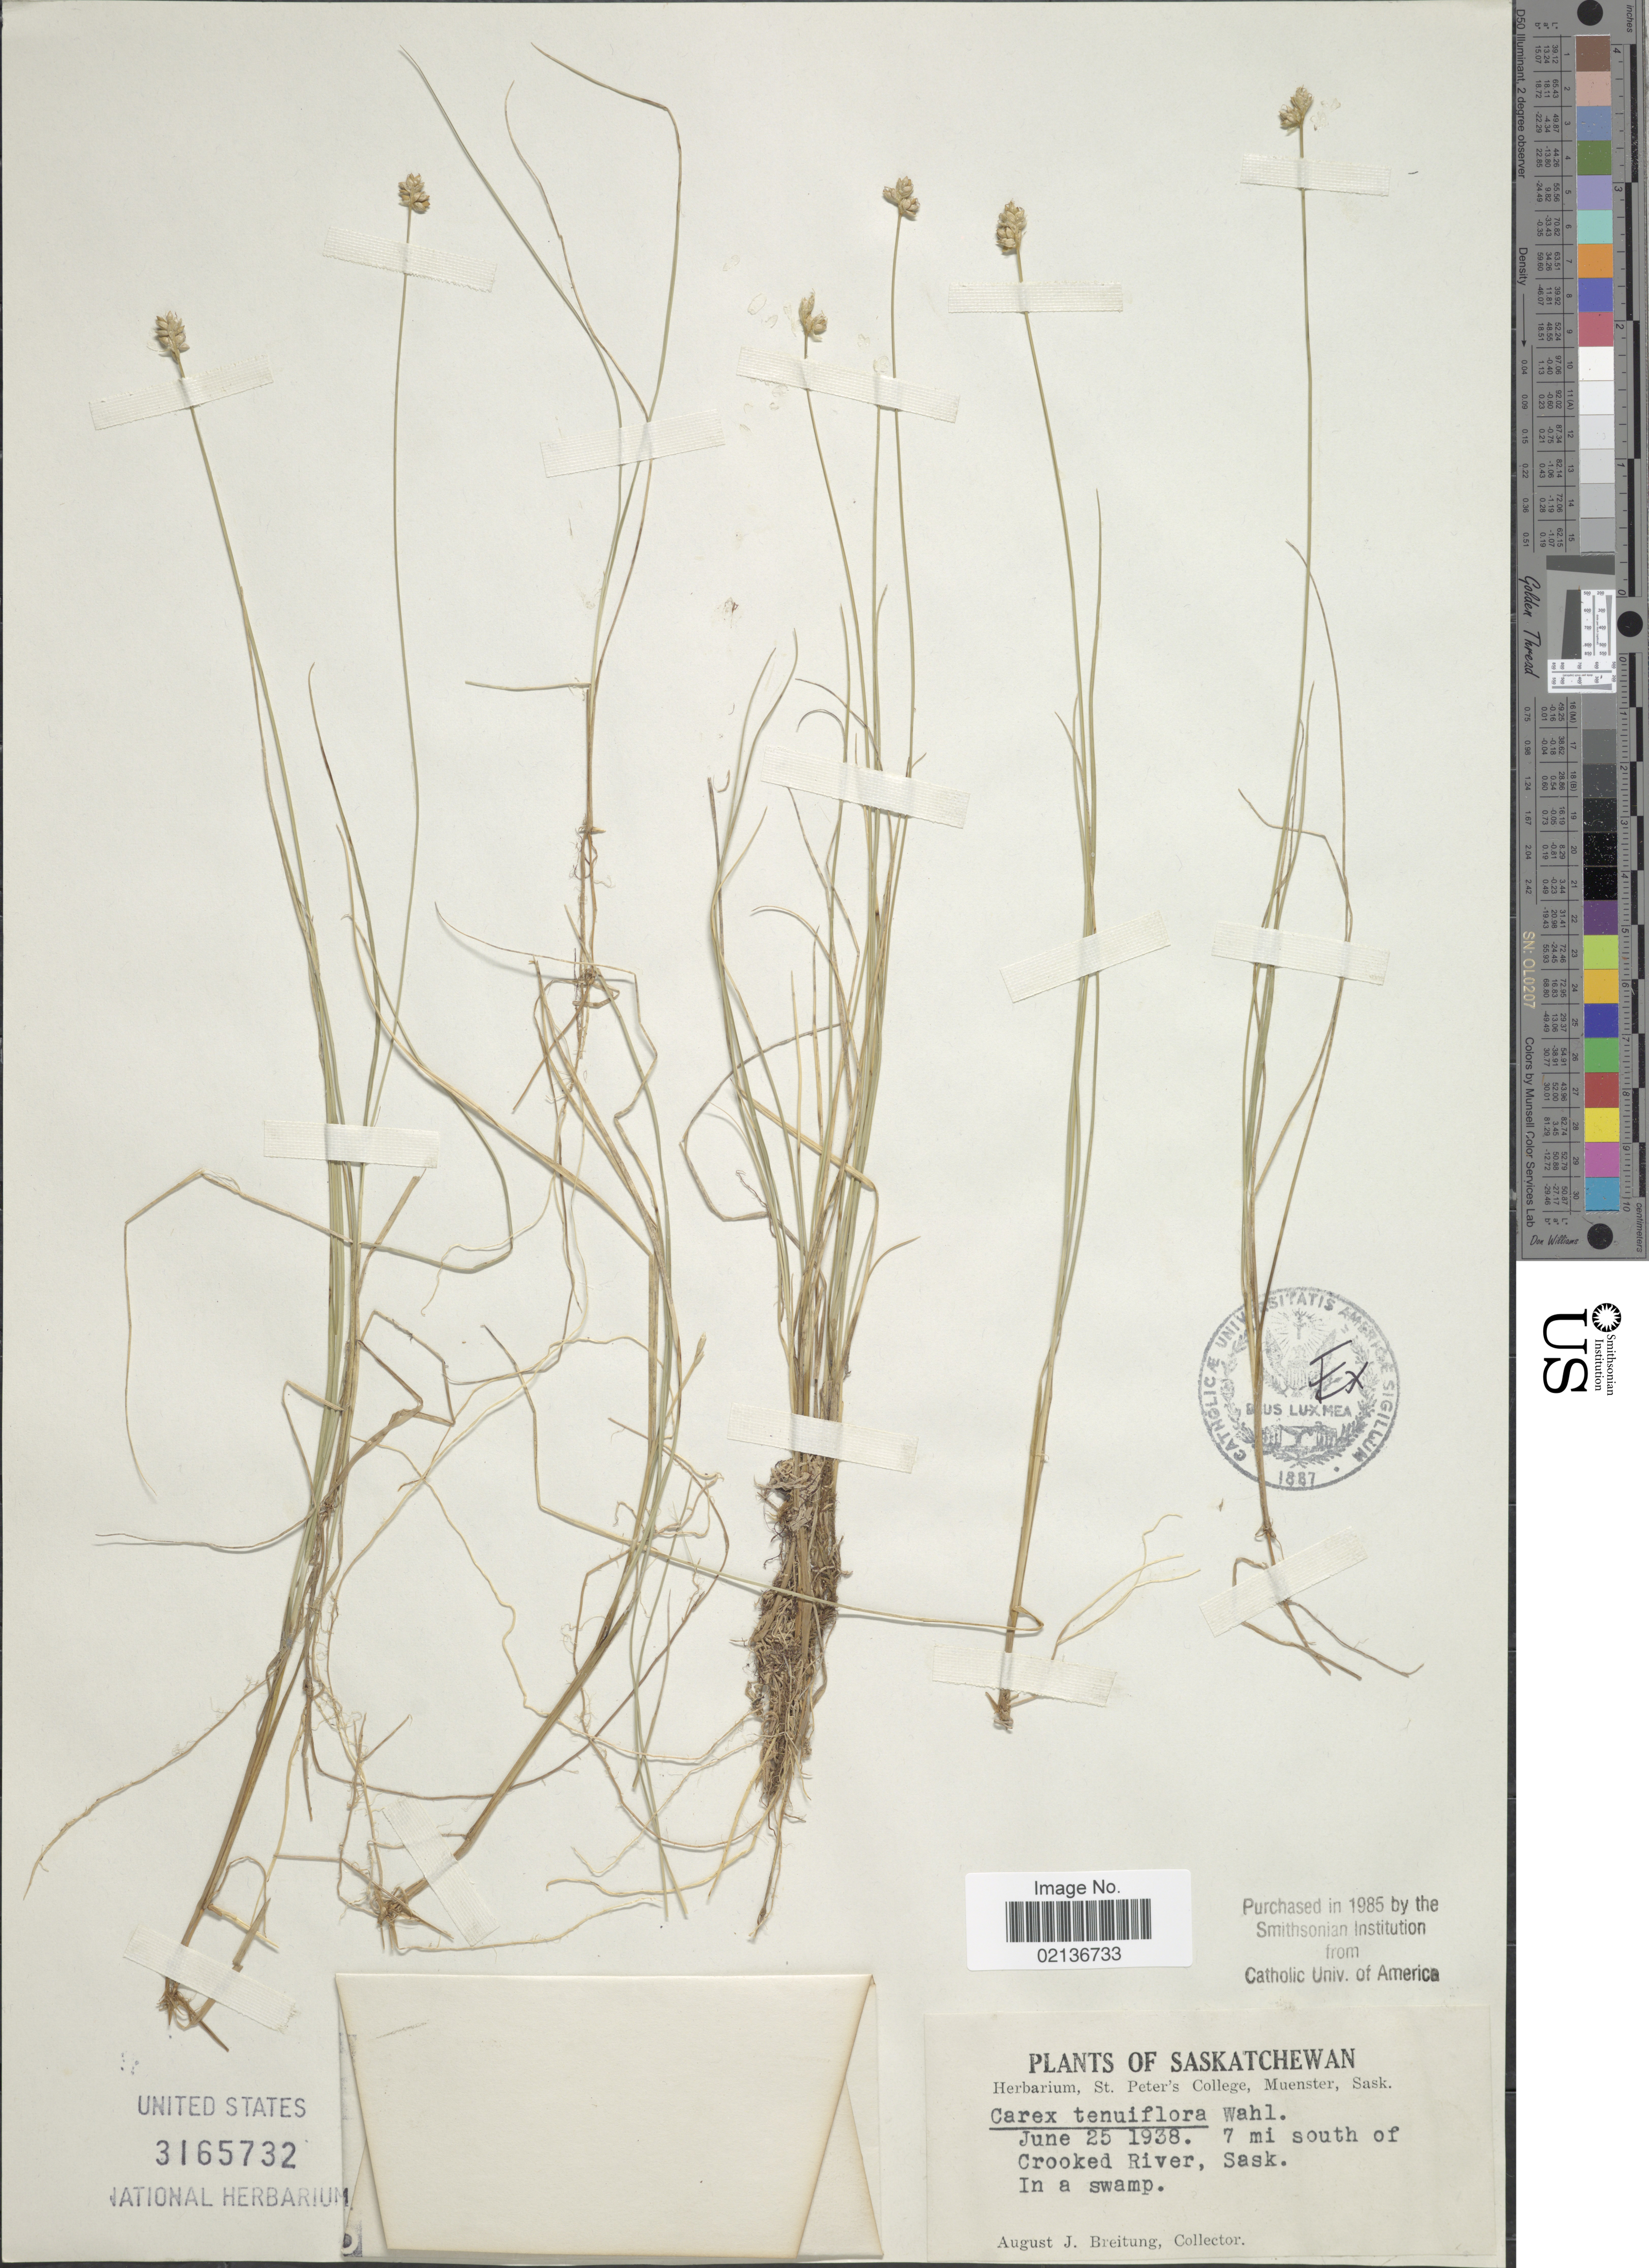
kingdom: Plantae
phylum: Tracheophyta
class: Liliopsida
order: Poales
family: Cyperaceae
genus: Carex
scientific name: Carex tenuiflora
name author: Wahlenb.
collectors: A. Breitung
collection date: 1938-06-25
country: Canada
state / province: Saskatchewan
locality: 7 mi. south of Crooked River, Sask.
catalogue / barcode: US 3165732